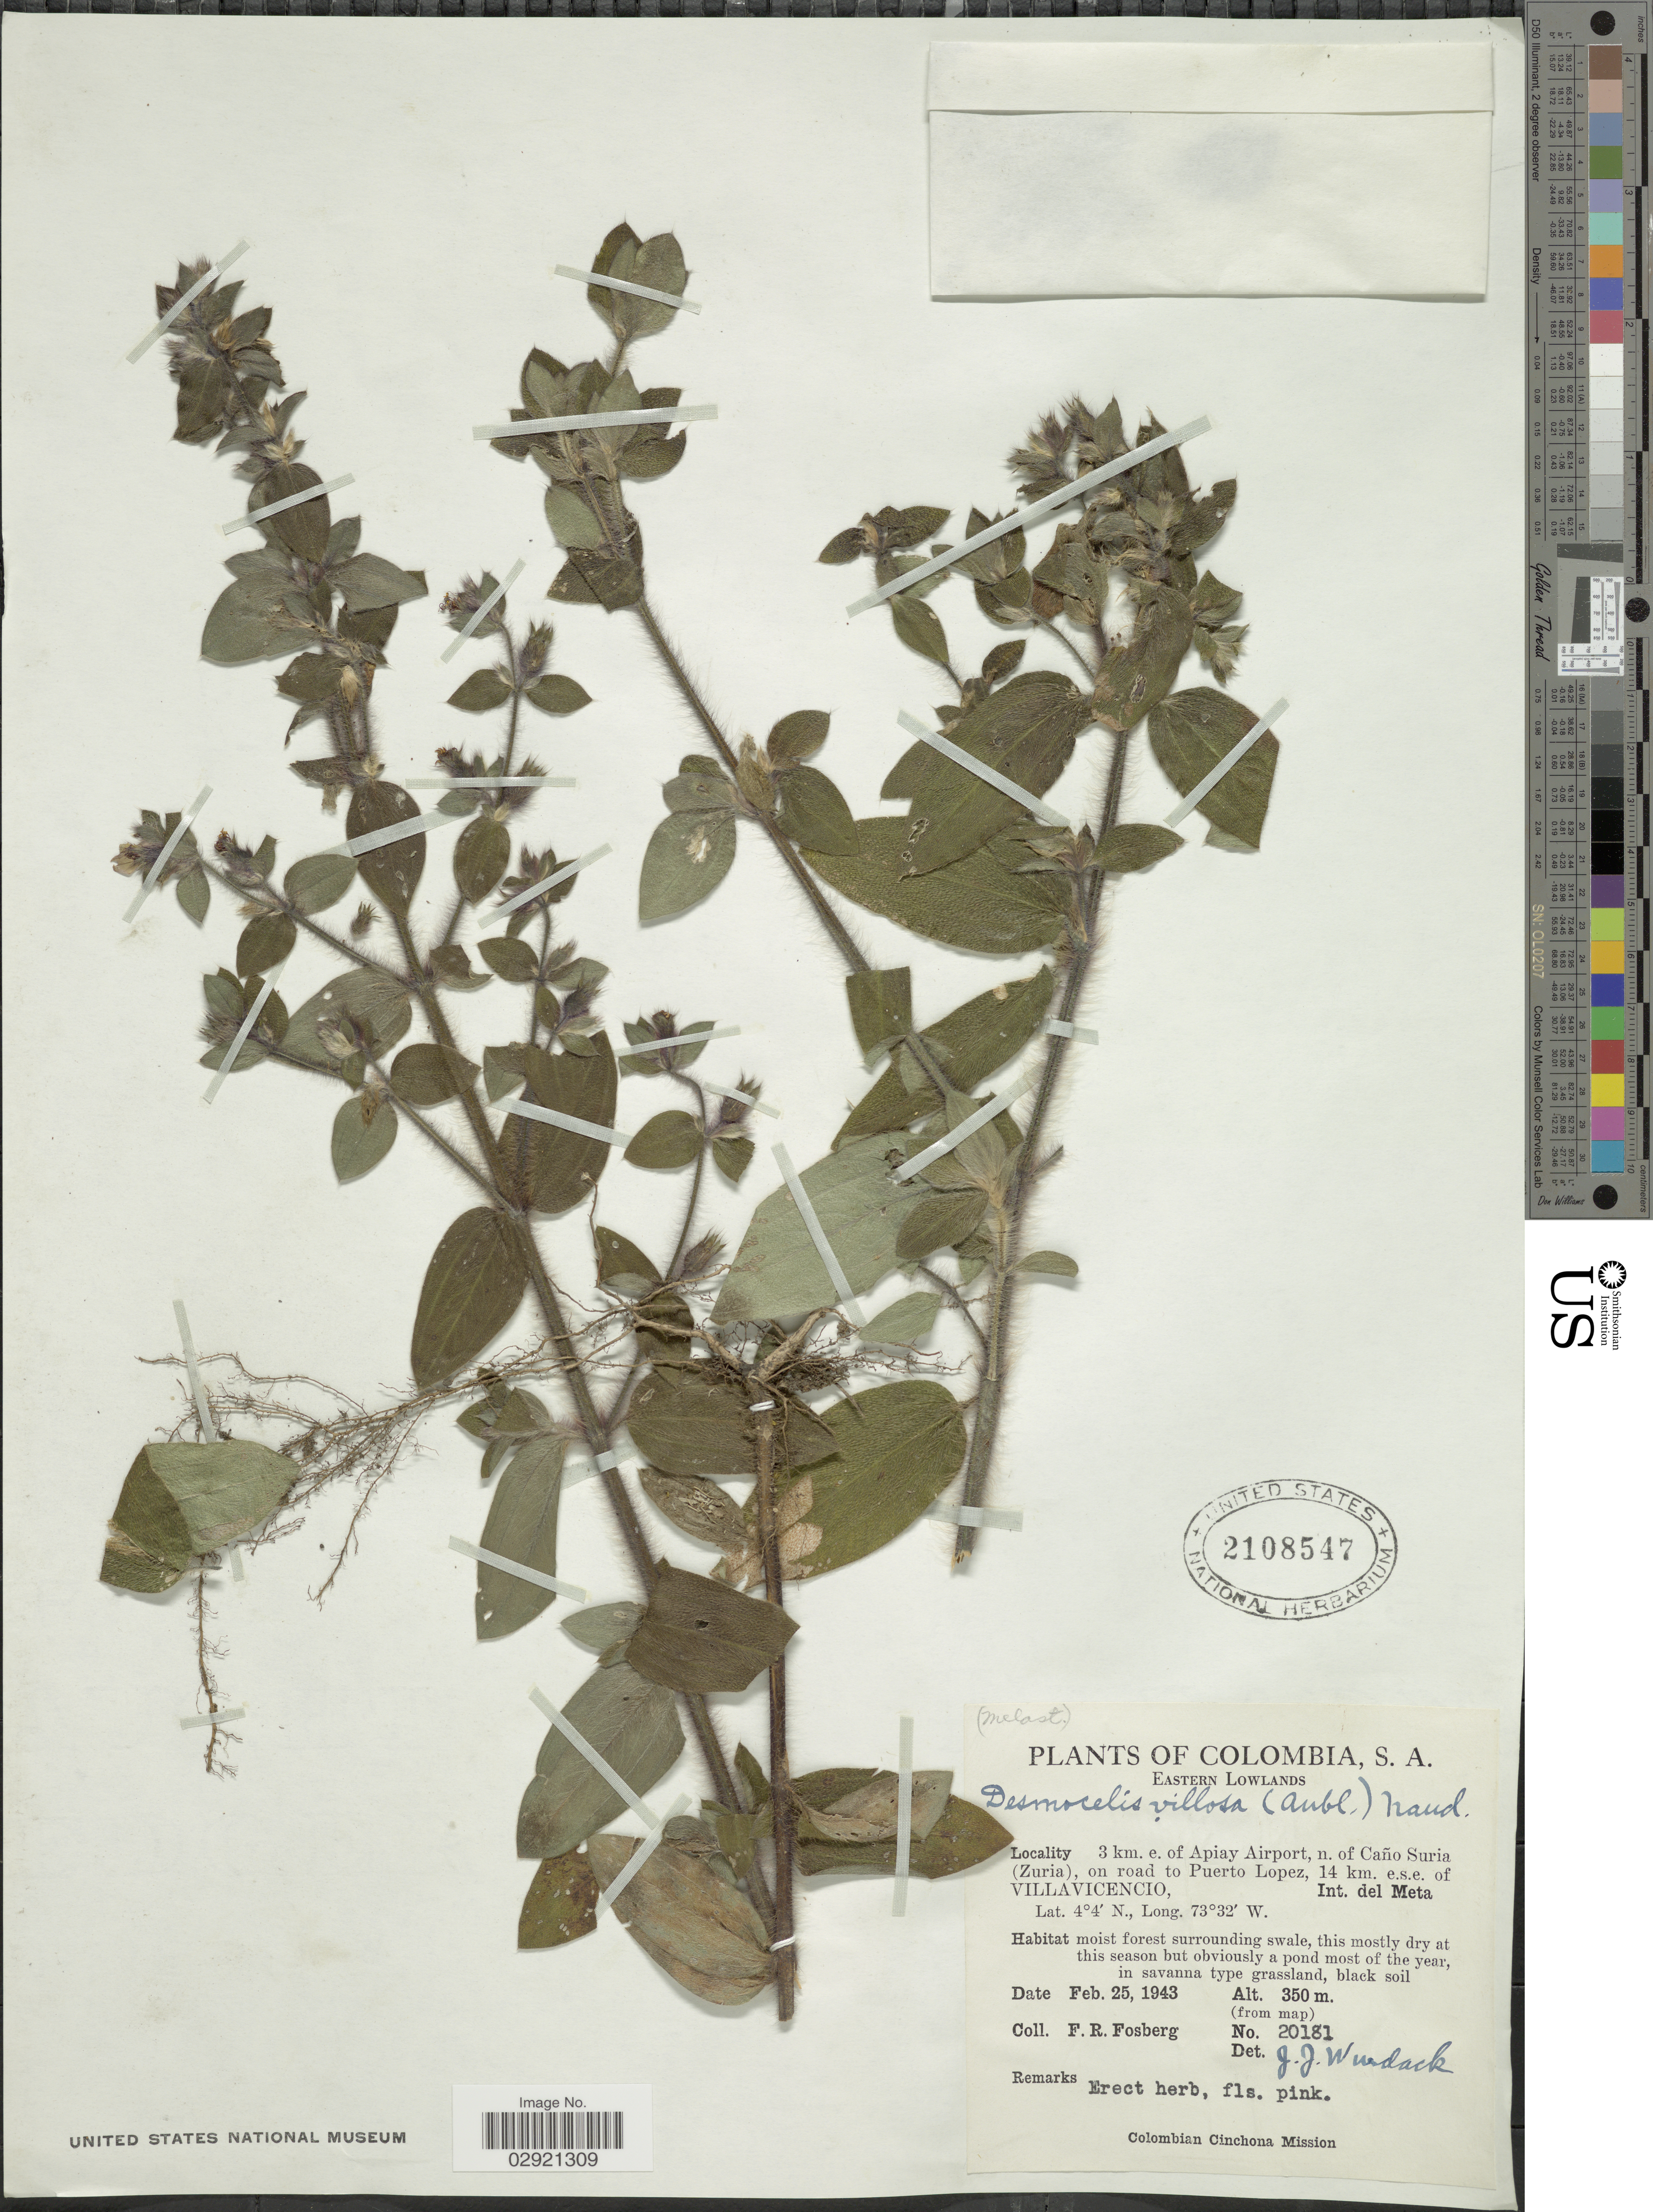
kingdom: Plantae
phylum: Tracheophyta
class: Magnoliopsida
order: Myrtales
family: Melastomataceae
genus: Desmoscelis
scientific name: Desmoscelis villosa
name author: (Aubl.) Naudin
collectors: F. R. Fosberg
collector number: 20181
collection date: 1943-02-25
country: Colombia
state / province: Meta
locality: Eastern Lowlands. 3 km. e. of Apiay Airport, n. of Caño Suria (Zuria), on road to Puerto Lopez, 14 km. e.s.e. of Villaviciencio, Int. del Meta.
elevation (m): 350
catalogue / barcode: US 2108547